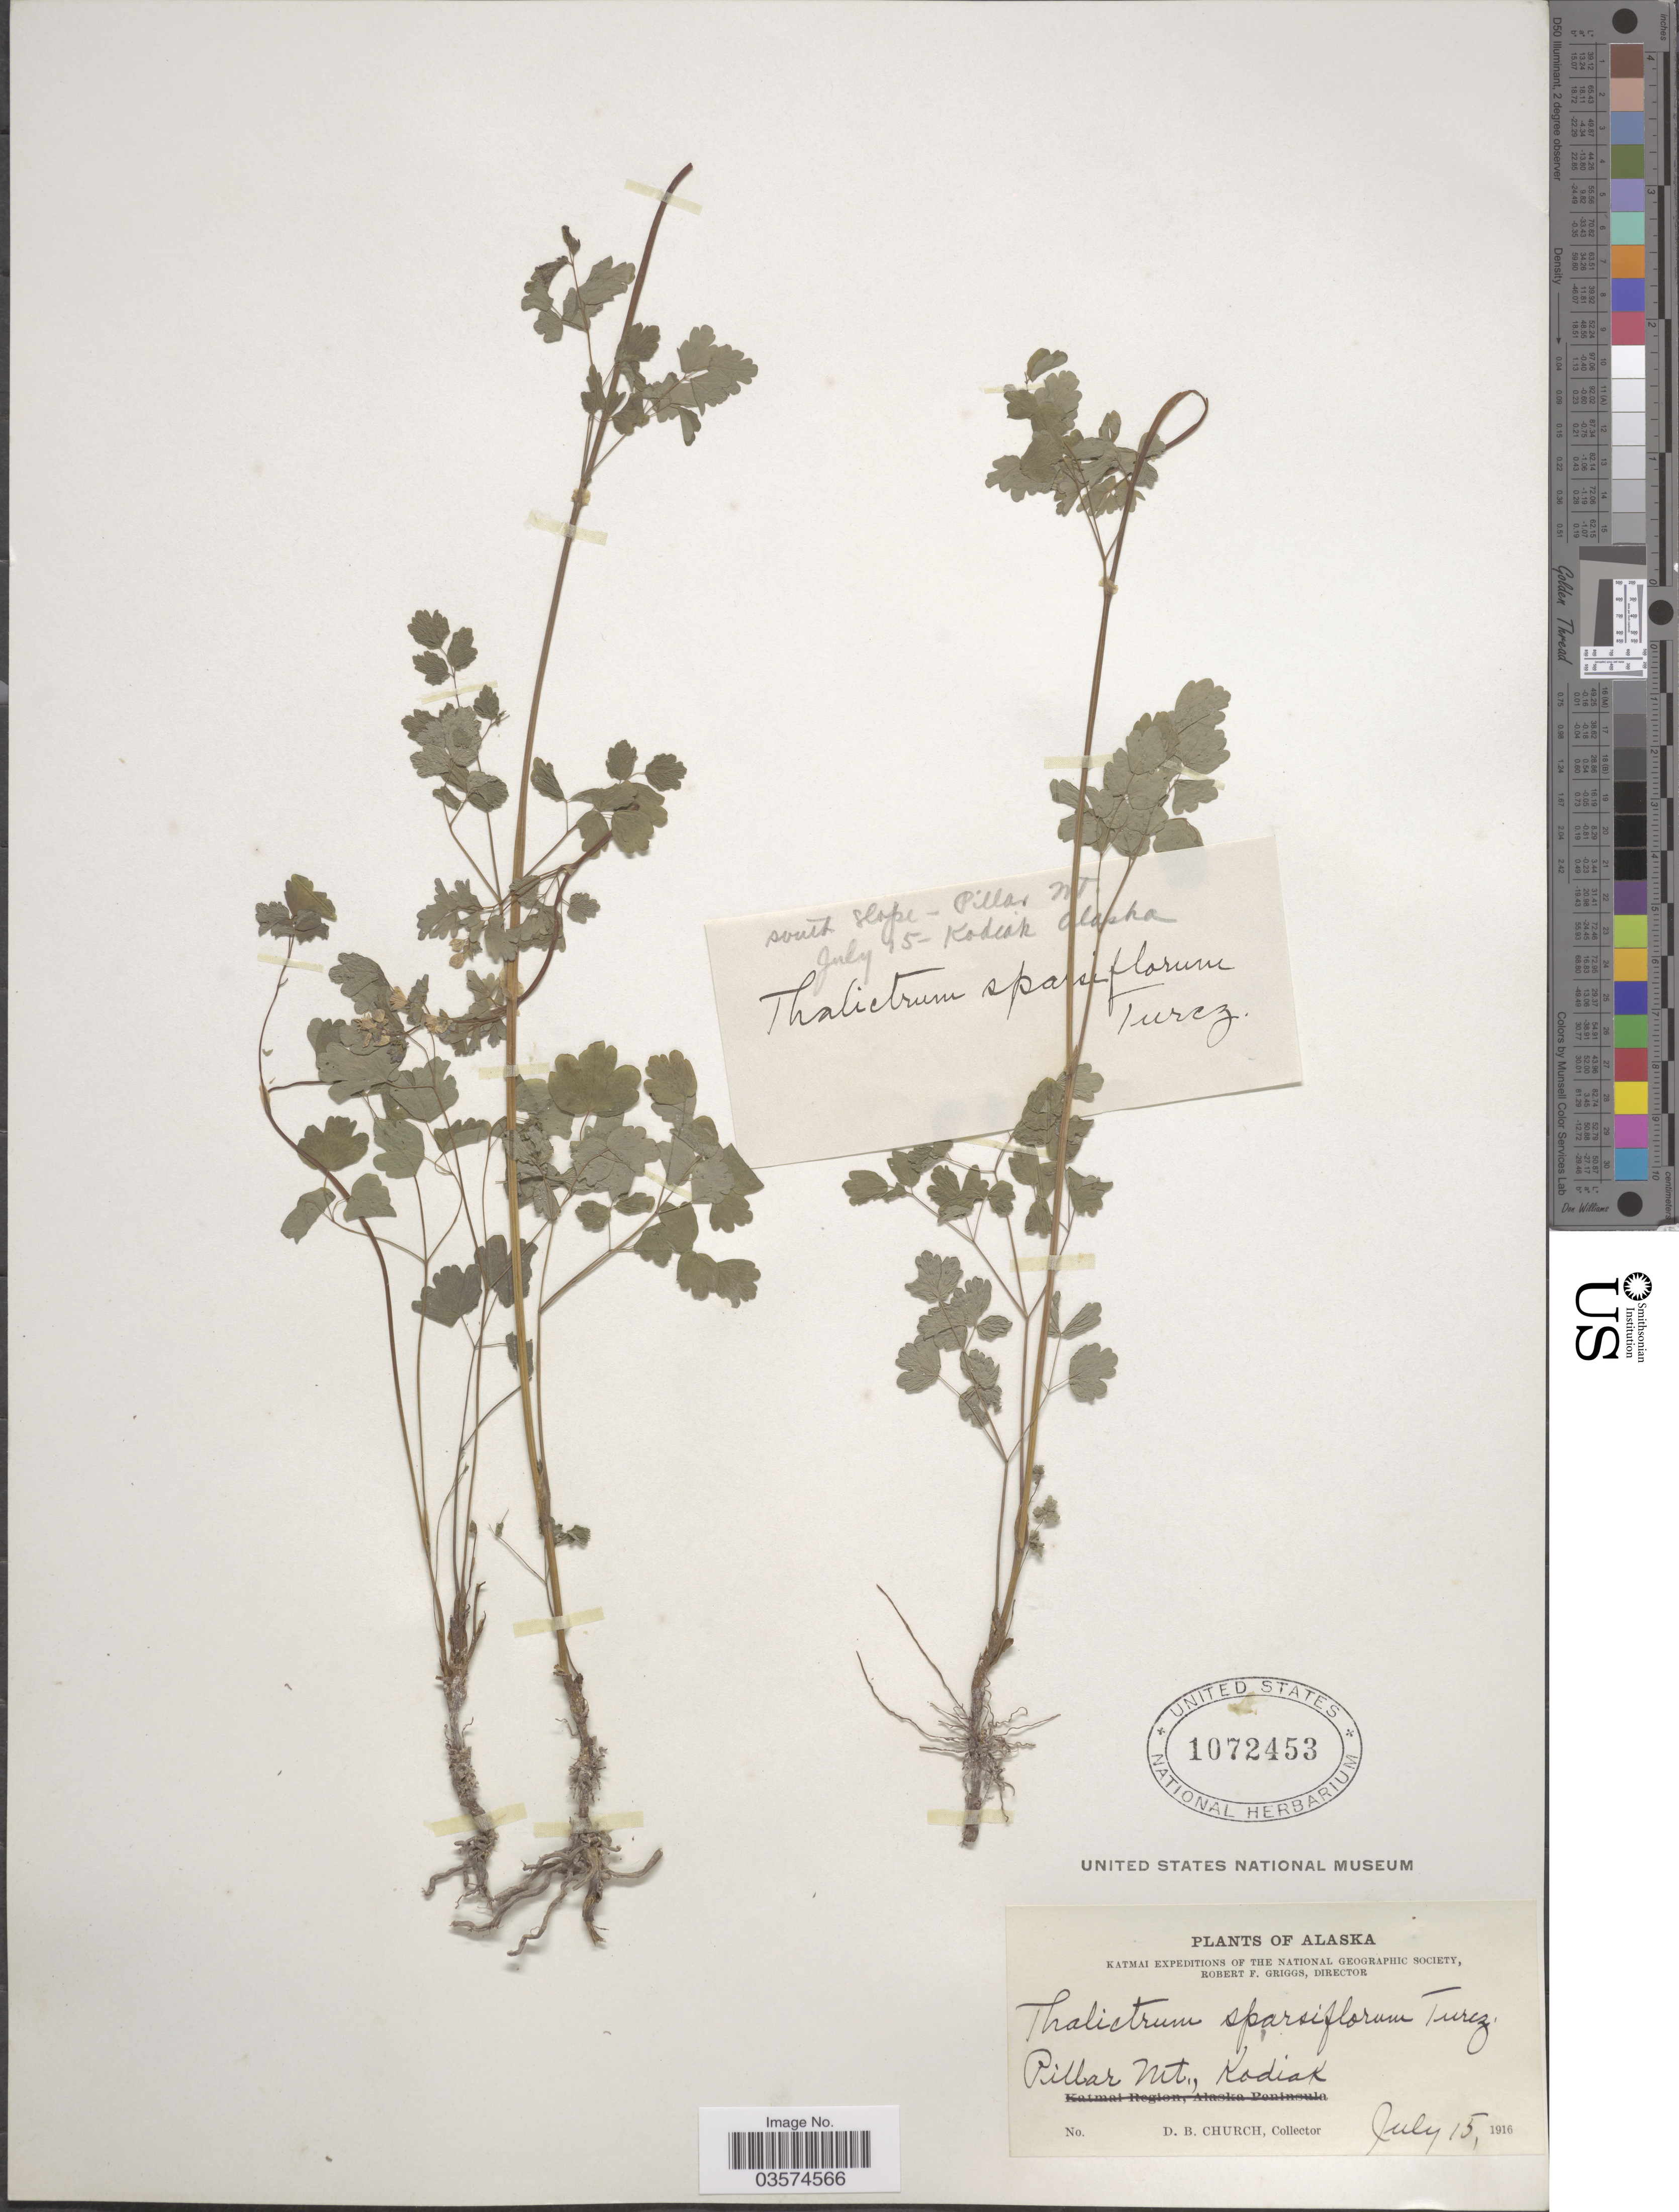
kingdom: Plantae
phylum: Tracheophyta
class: Magnoliopsida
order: Ranunculales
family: Ranunculaceae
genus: Thalictrum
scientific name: Thalictrum sparsiflorum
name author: Turcz. ex Fisch. & C.A. Mey.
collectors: D. Church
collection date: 1916-07-15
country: United States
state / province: Alaska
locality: Pillar Mt., Kodiak.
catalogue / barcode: US 1072453